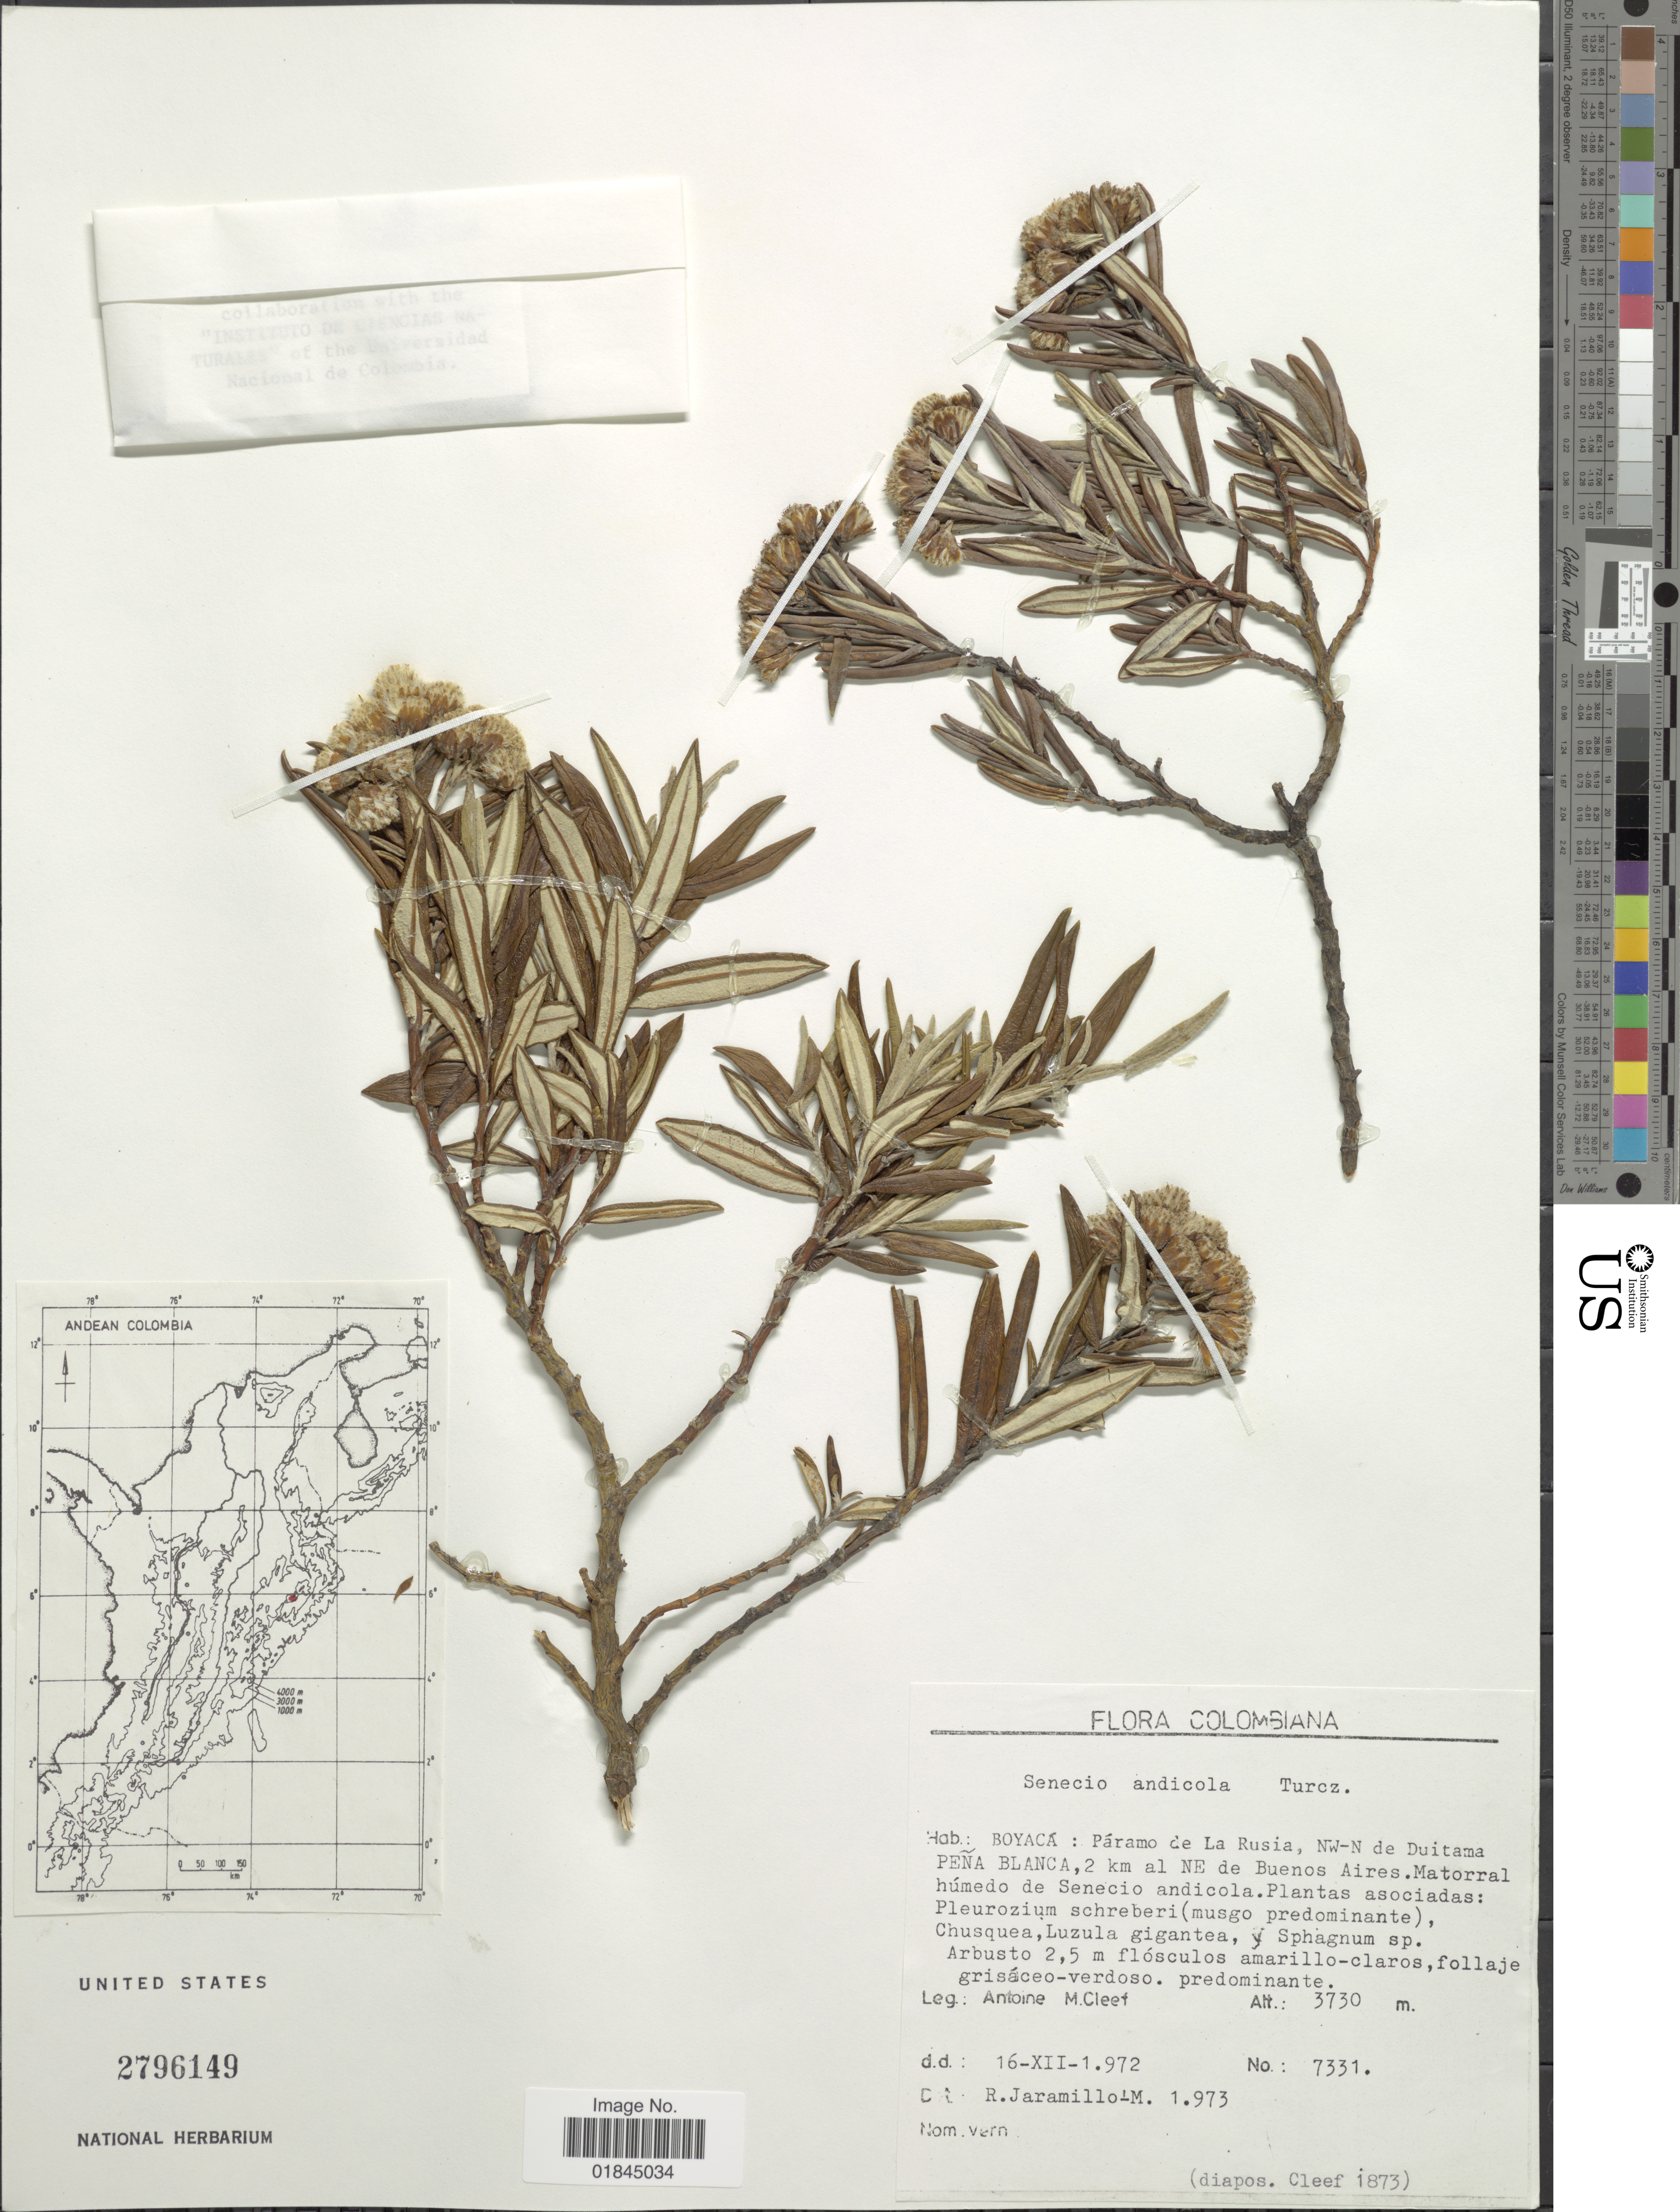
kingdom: Plantae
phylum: Tracheophyta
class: Magnoliopsida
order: Asterales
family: Asteraceae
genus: Pentacalia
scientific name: Pentacalia andicola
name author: (Turcz.) Cuatrec.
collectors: A. M. Cleef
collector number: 7331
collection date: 1972-12-16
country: Colombia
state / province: Boyacá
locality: Paramo de La Rusia, NW-N de Duitama Pena Blanca, 2 km al NE de Buenos Aires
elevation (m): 3730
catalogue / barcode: US 2796149